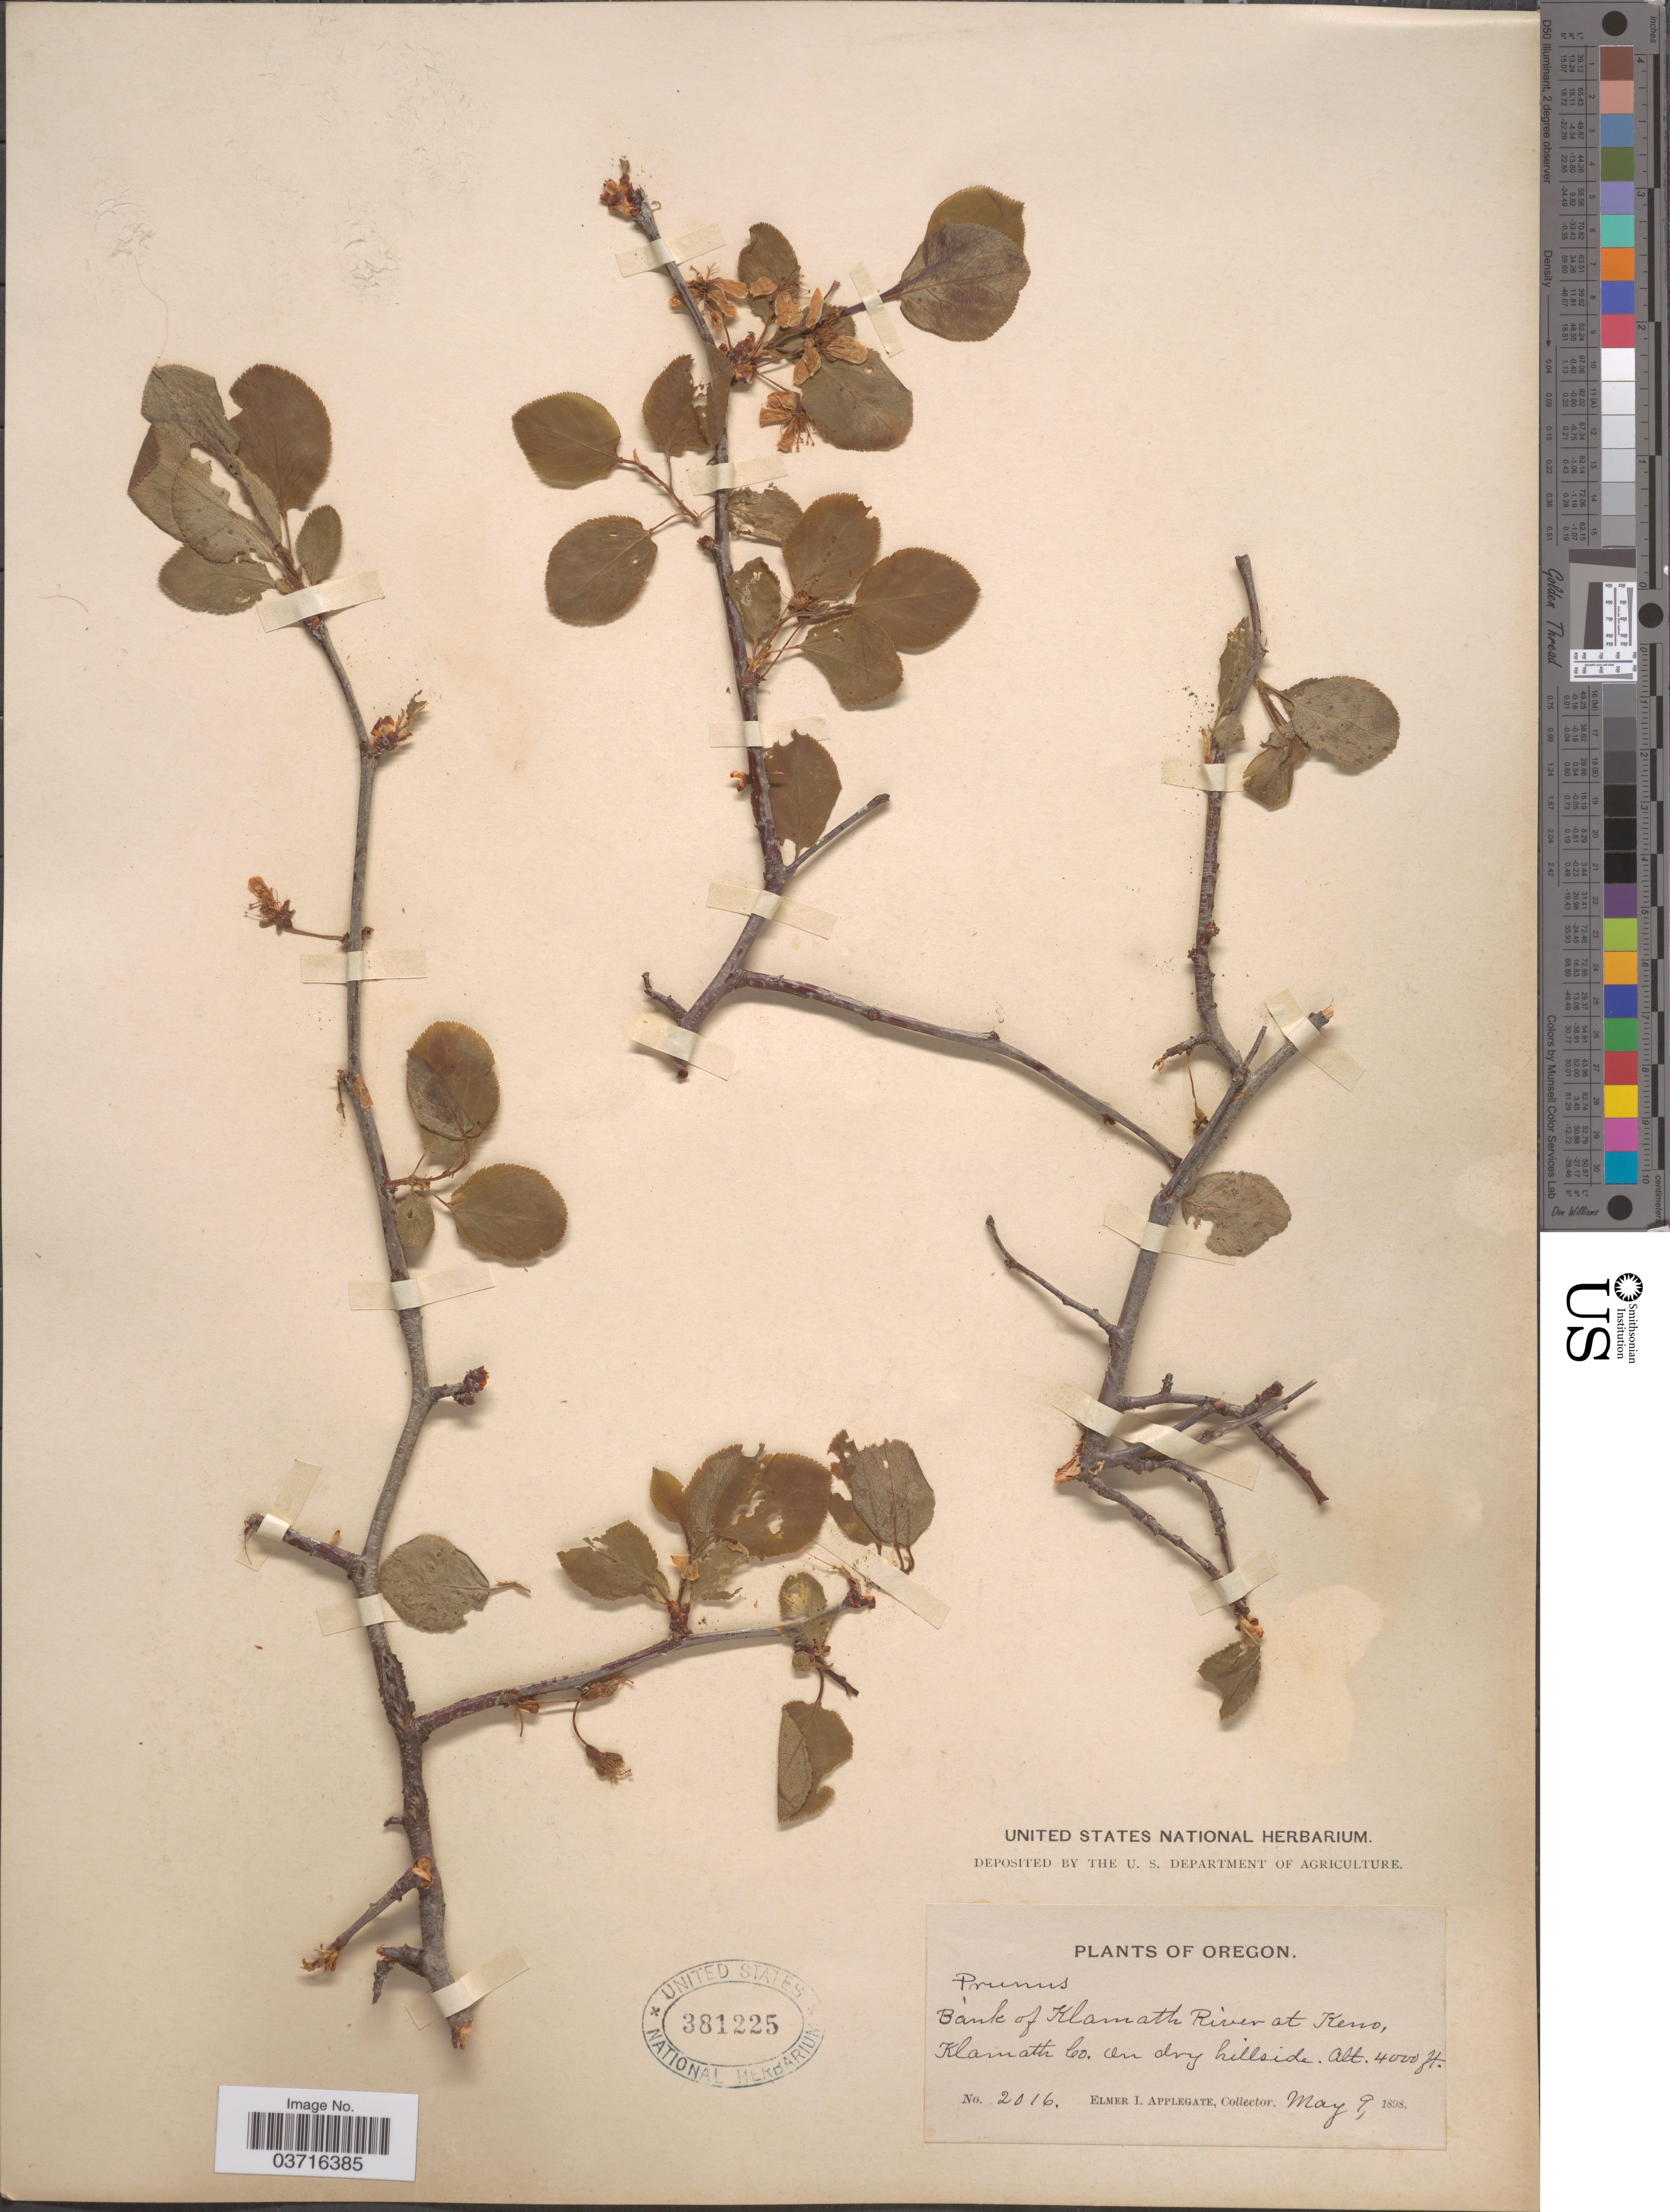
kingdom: Plantae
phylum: Tracheophyta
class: Magnoliopsida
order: Rosales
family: Rosaceae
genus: Prunus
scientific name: Prunus subcordata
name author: Benth.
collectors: E. I. Applegate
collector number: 2016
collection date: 1898-05-09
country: United States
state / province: Oregon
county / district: Klamath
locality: Bank of Klamath River at Keno, Klamath Co.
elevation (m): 1219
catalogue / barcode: US 381225